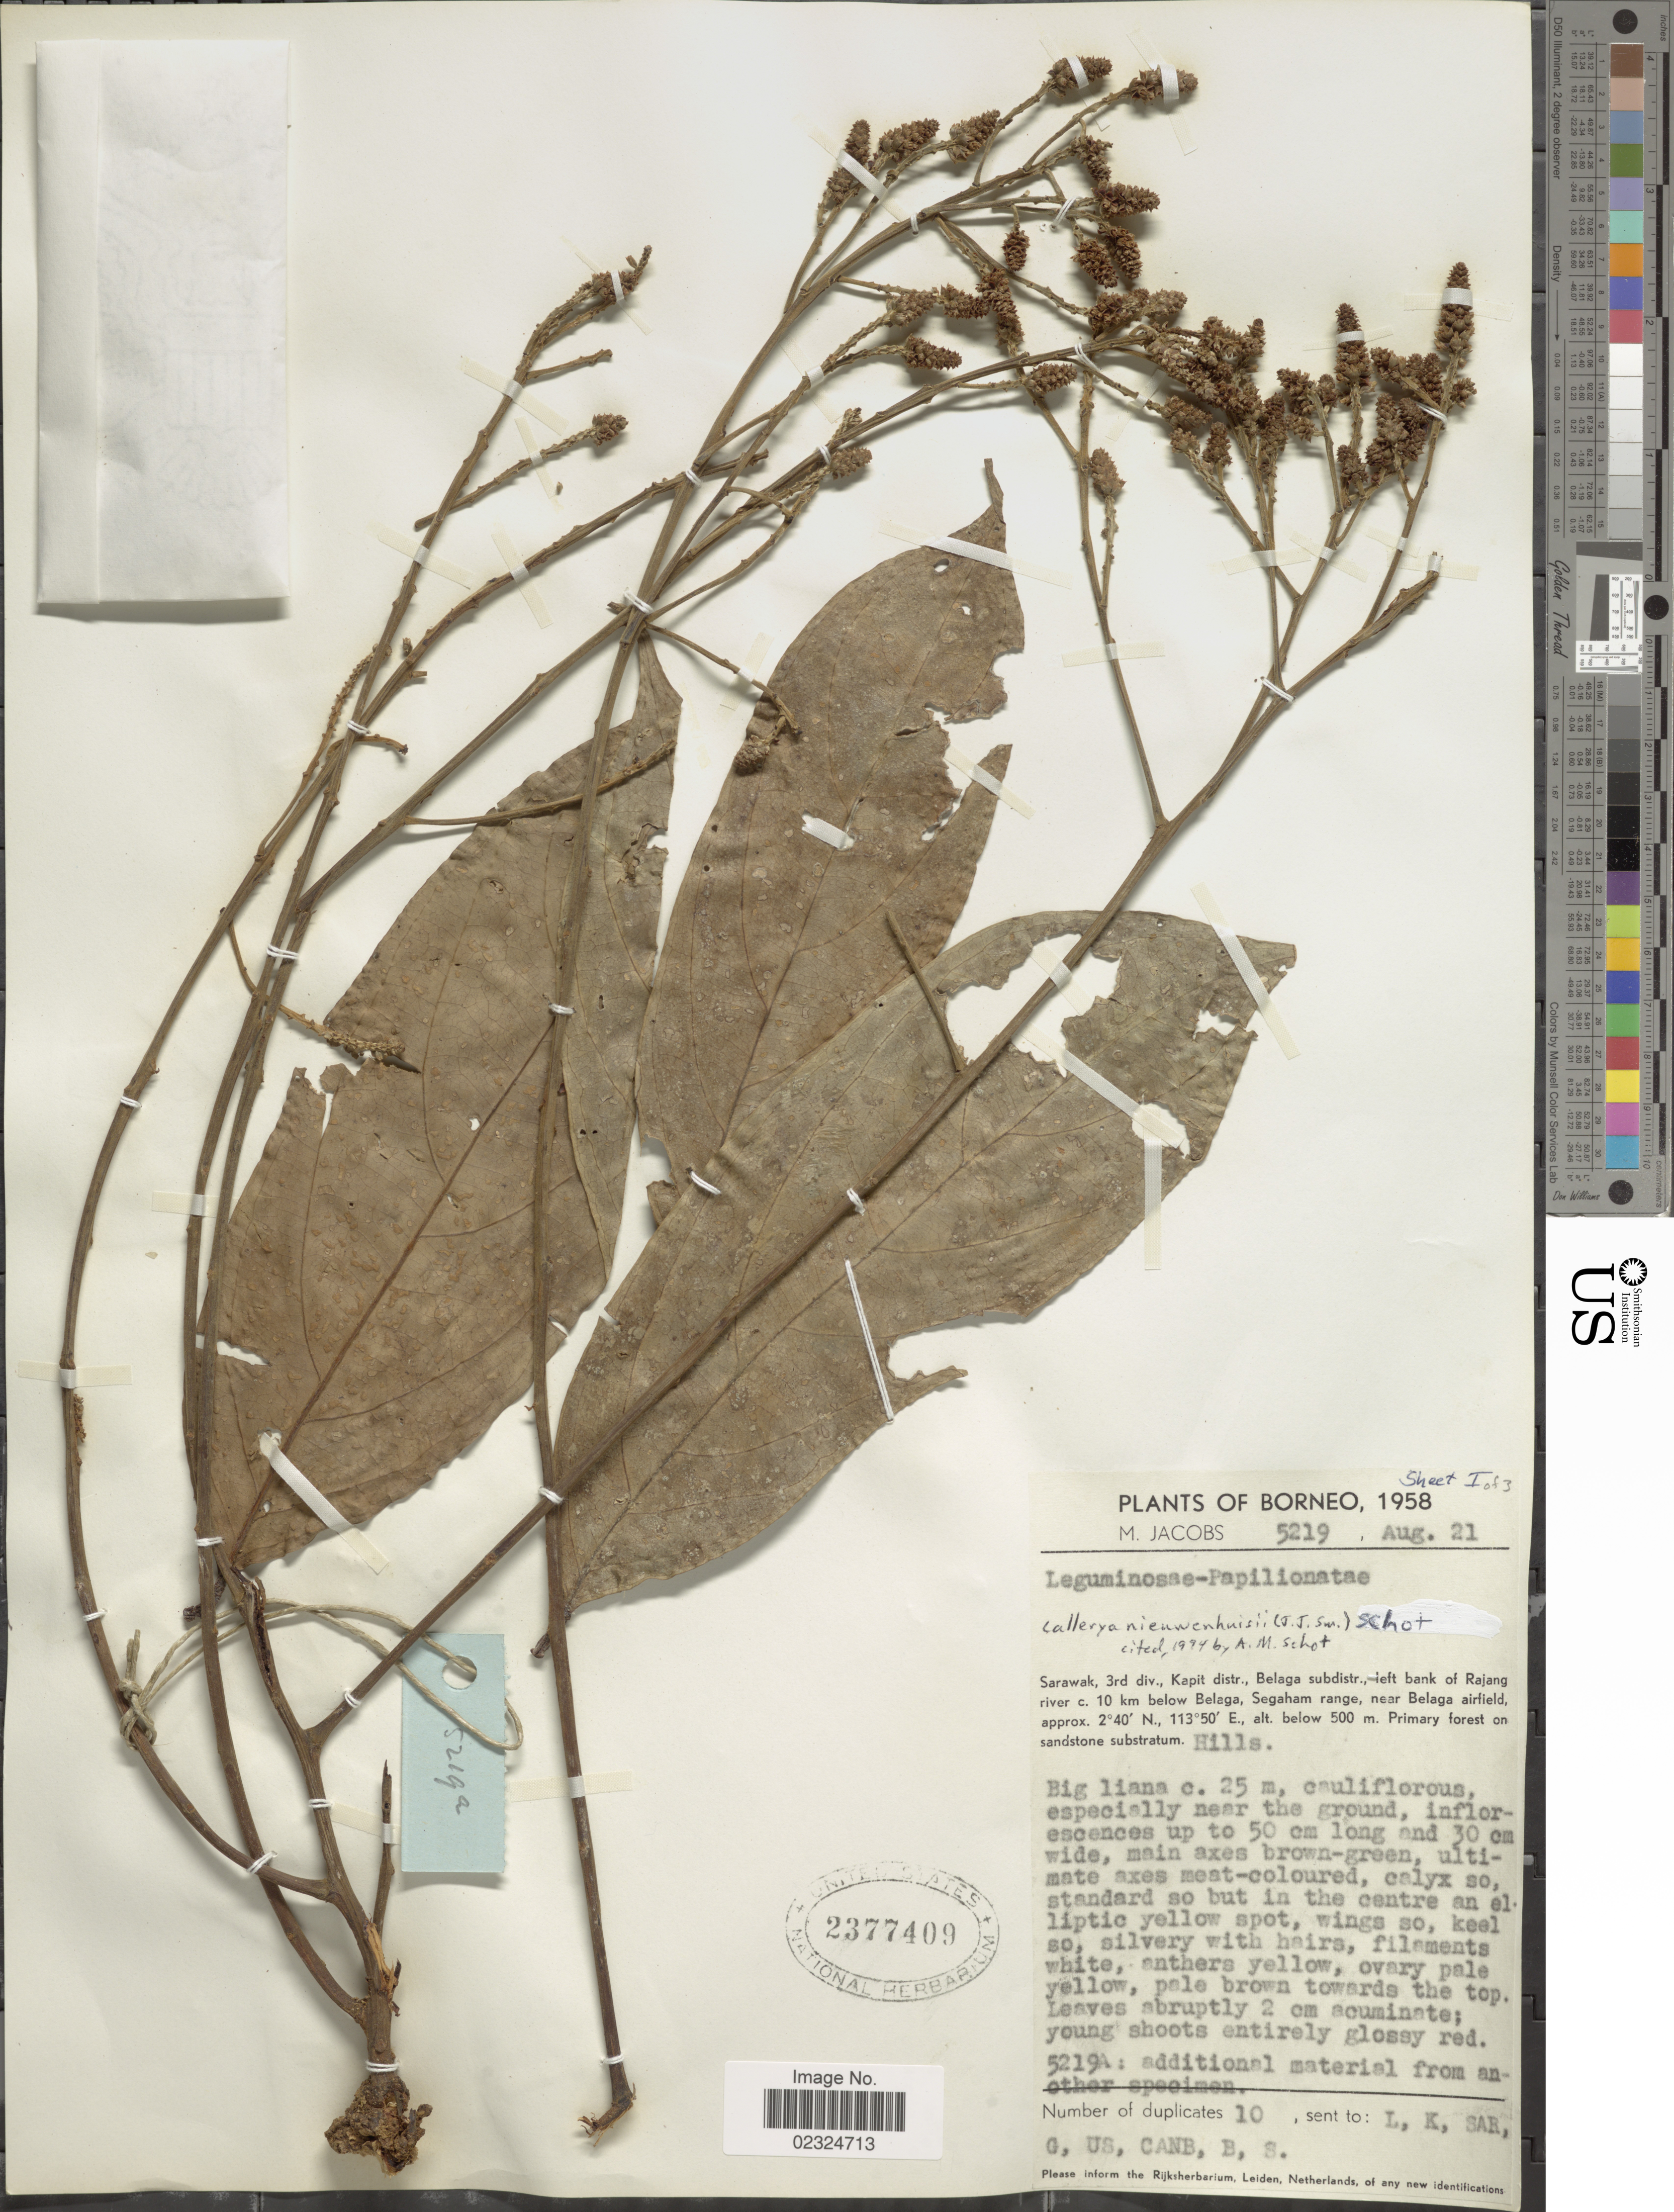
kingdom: Plantae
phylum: Tracheophyta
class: Magnoliopsida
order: Fabales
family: Fabaceae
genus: Whitfordiodendron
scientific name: Whitfordiodendron nieuwenhusii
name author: (J.J. Sm.) Dunn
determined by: Strong, Mark T., (BOT), Smithsonian Institution - National Museum of Natural History (UNITED STATES)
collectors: M. Jacobs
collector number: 5219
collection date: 1958-08-21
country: Malaysia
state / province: Sarawak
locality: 3rd div., Kapit distr., Belaga subdistr. lef bank of Rajang river c. 10 km below Belaga, Segaham range, near Belaga airfield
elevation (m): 500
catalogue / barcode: US 2377409